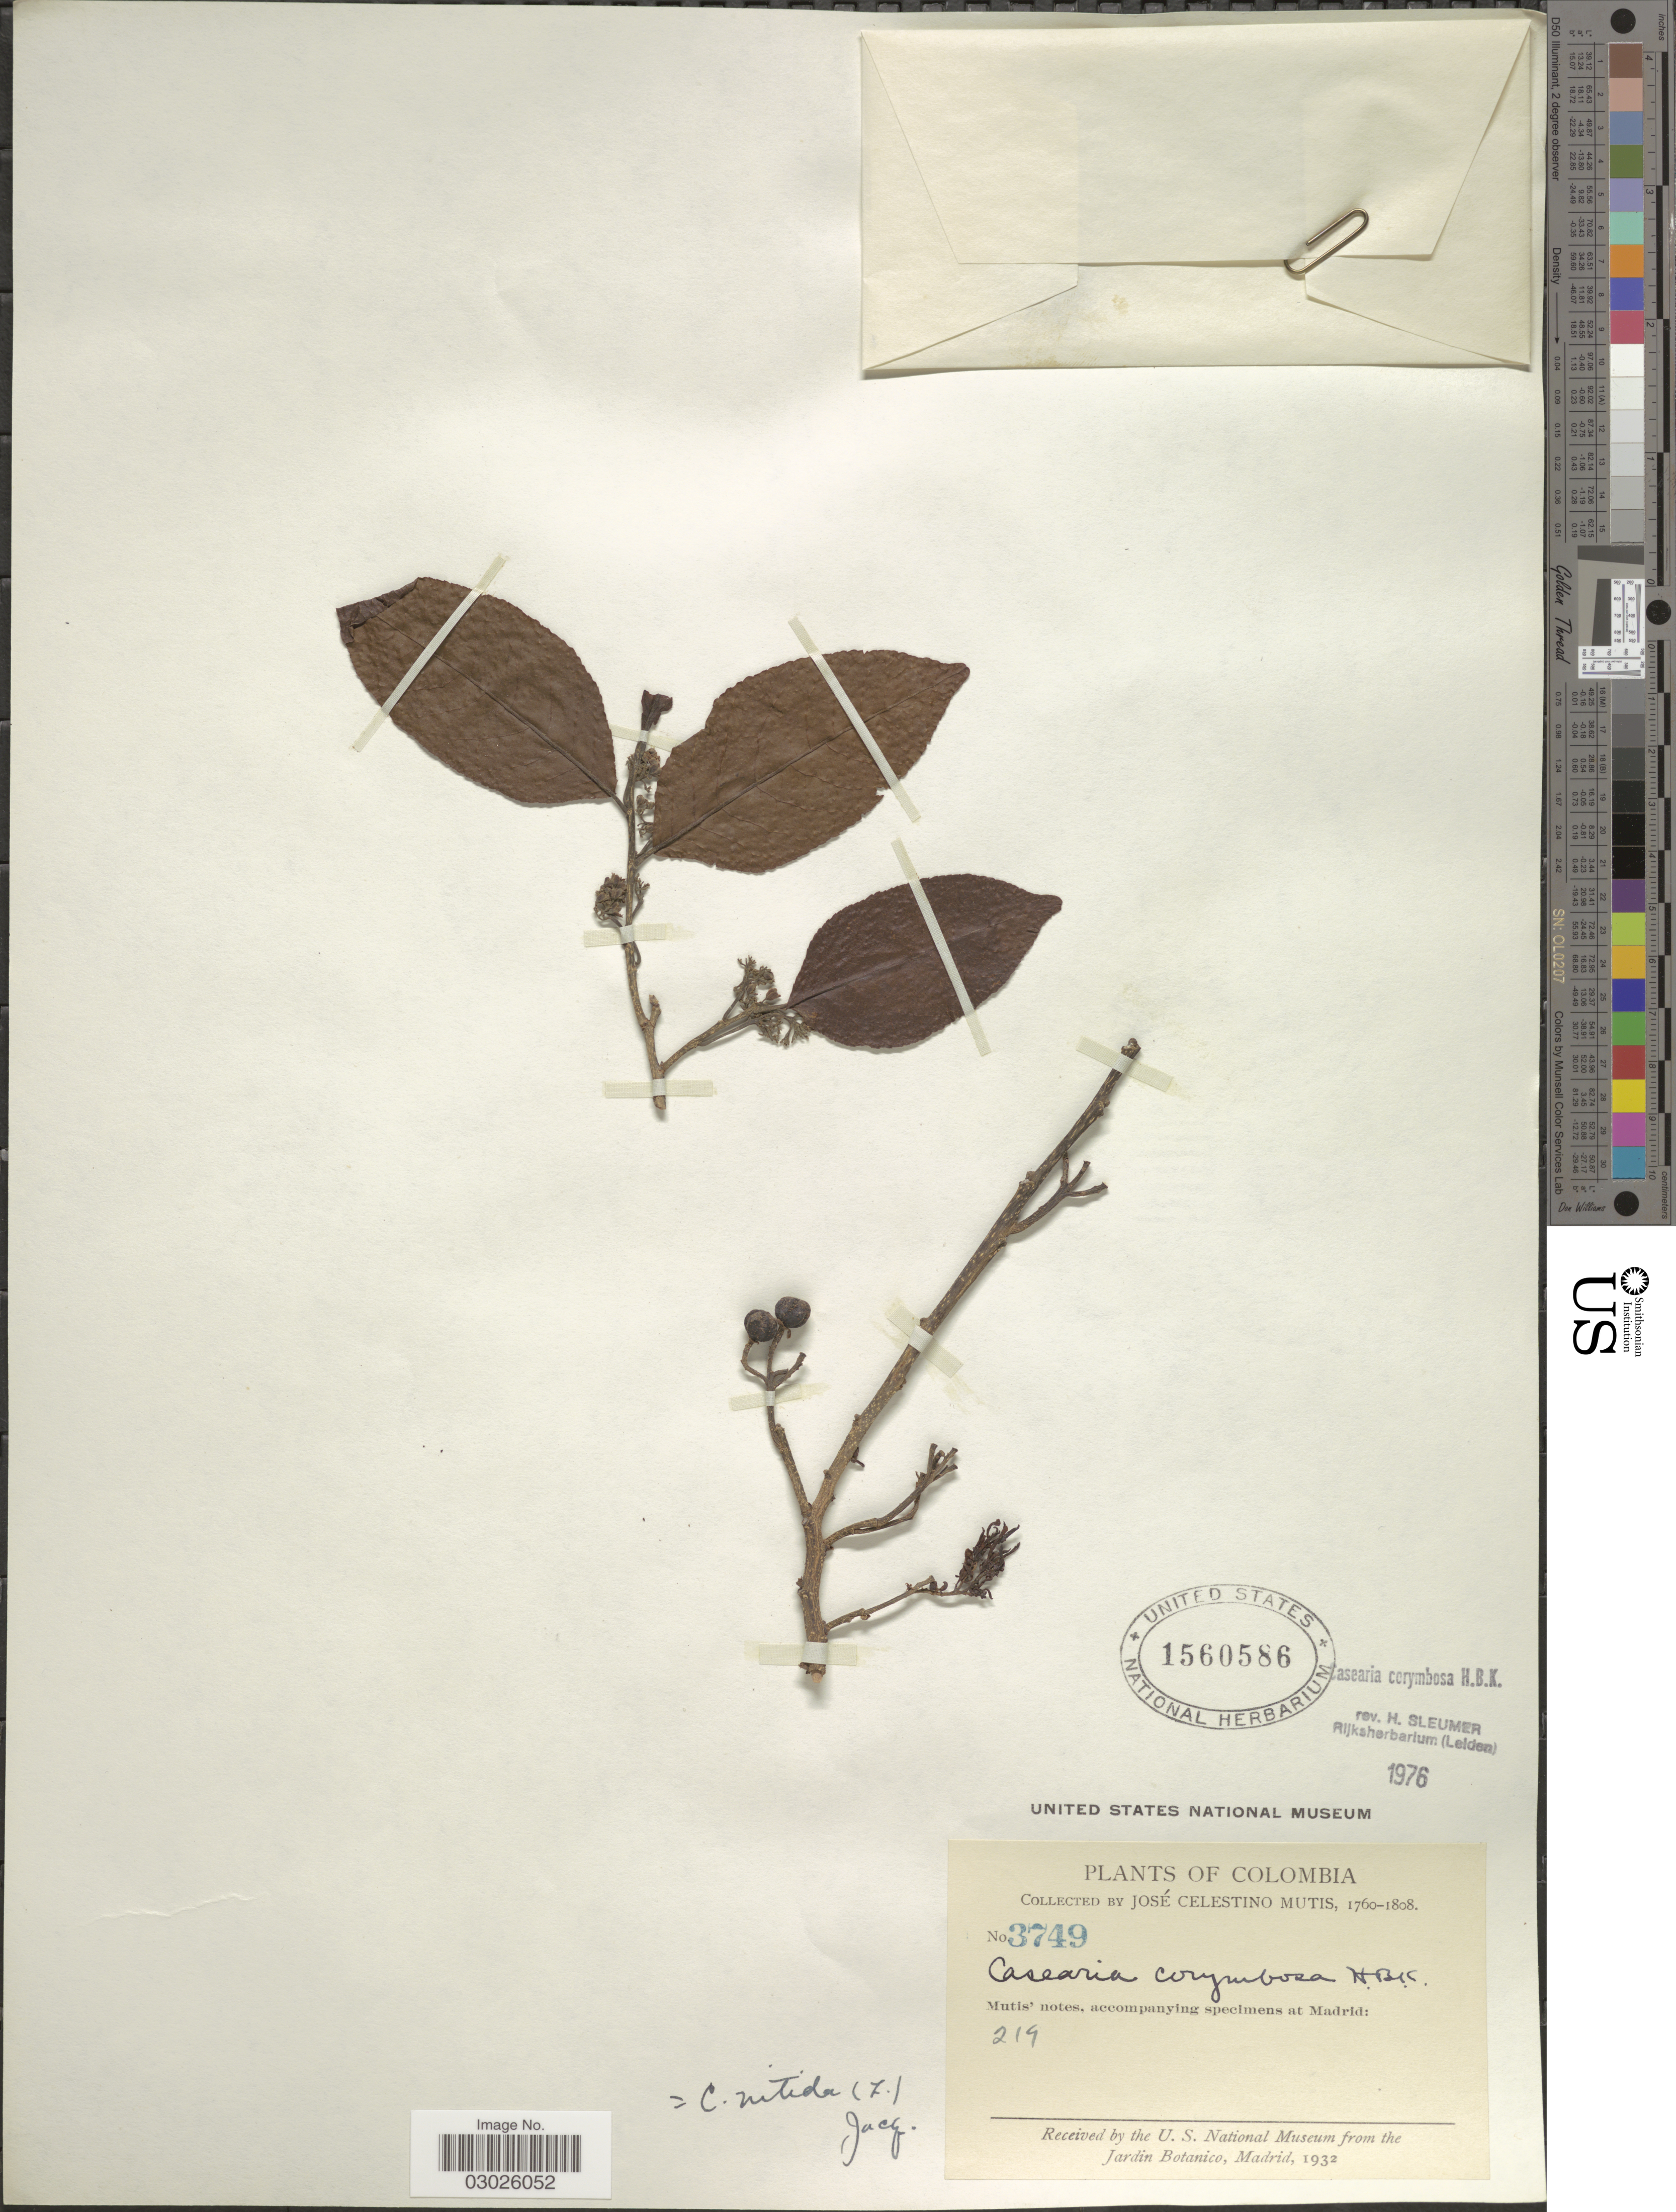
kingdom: Plantae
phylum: Tracheophyta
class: Magnoliopsida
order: Malpighiales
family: Salicaceae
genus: Casearia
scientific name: Casearia corymbosa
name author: Kunth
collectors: J. C. B. Mutis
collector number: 3749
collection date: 1760/1808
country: Colombia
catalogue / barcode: US 1560586